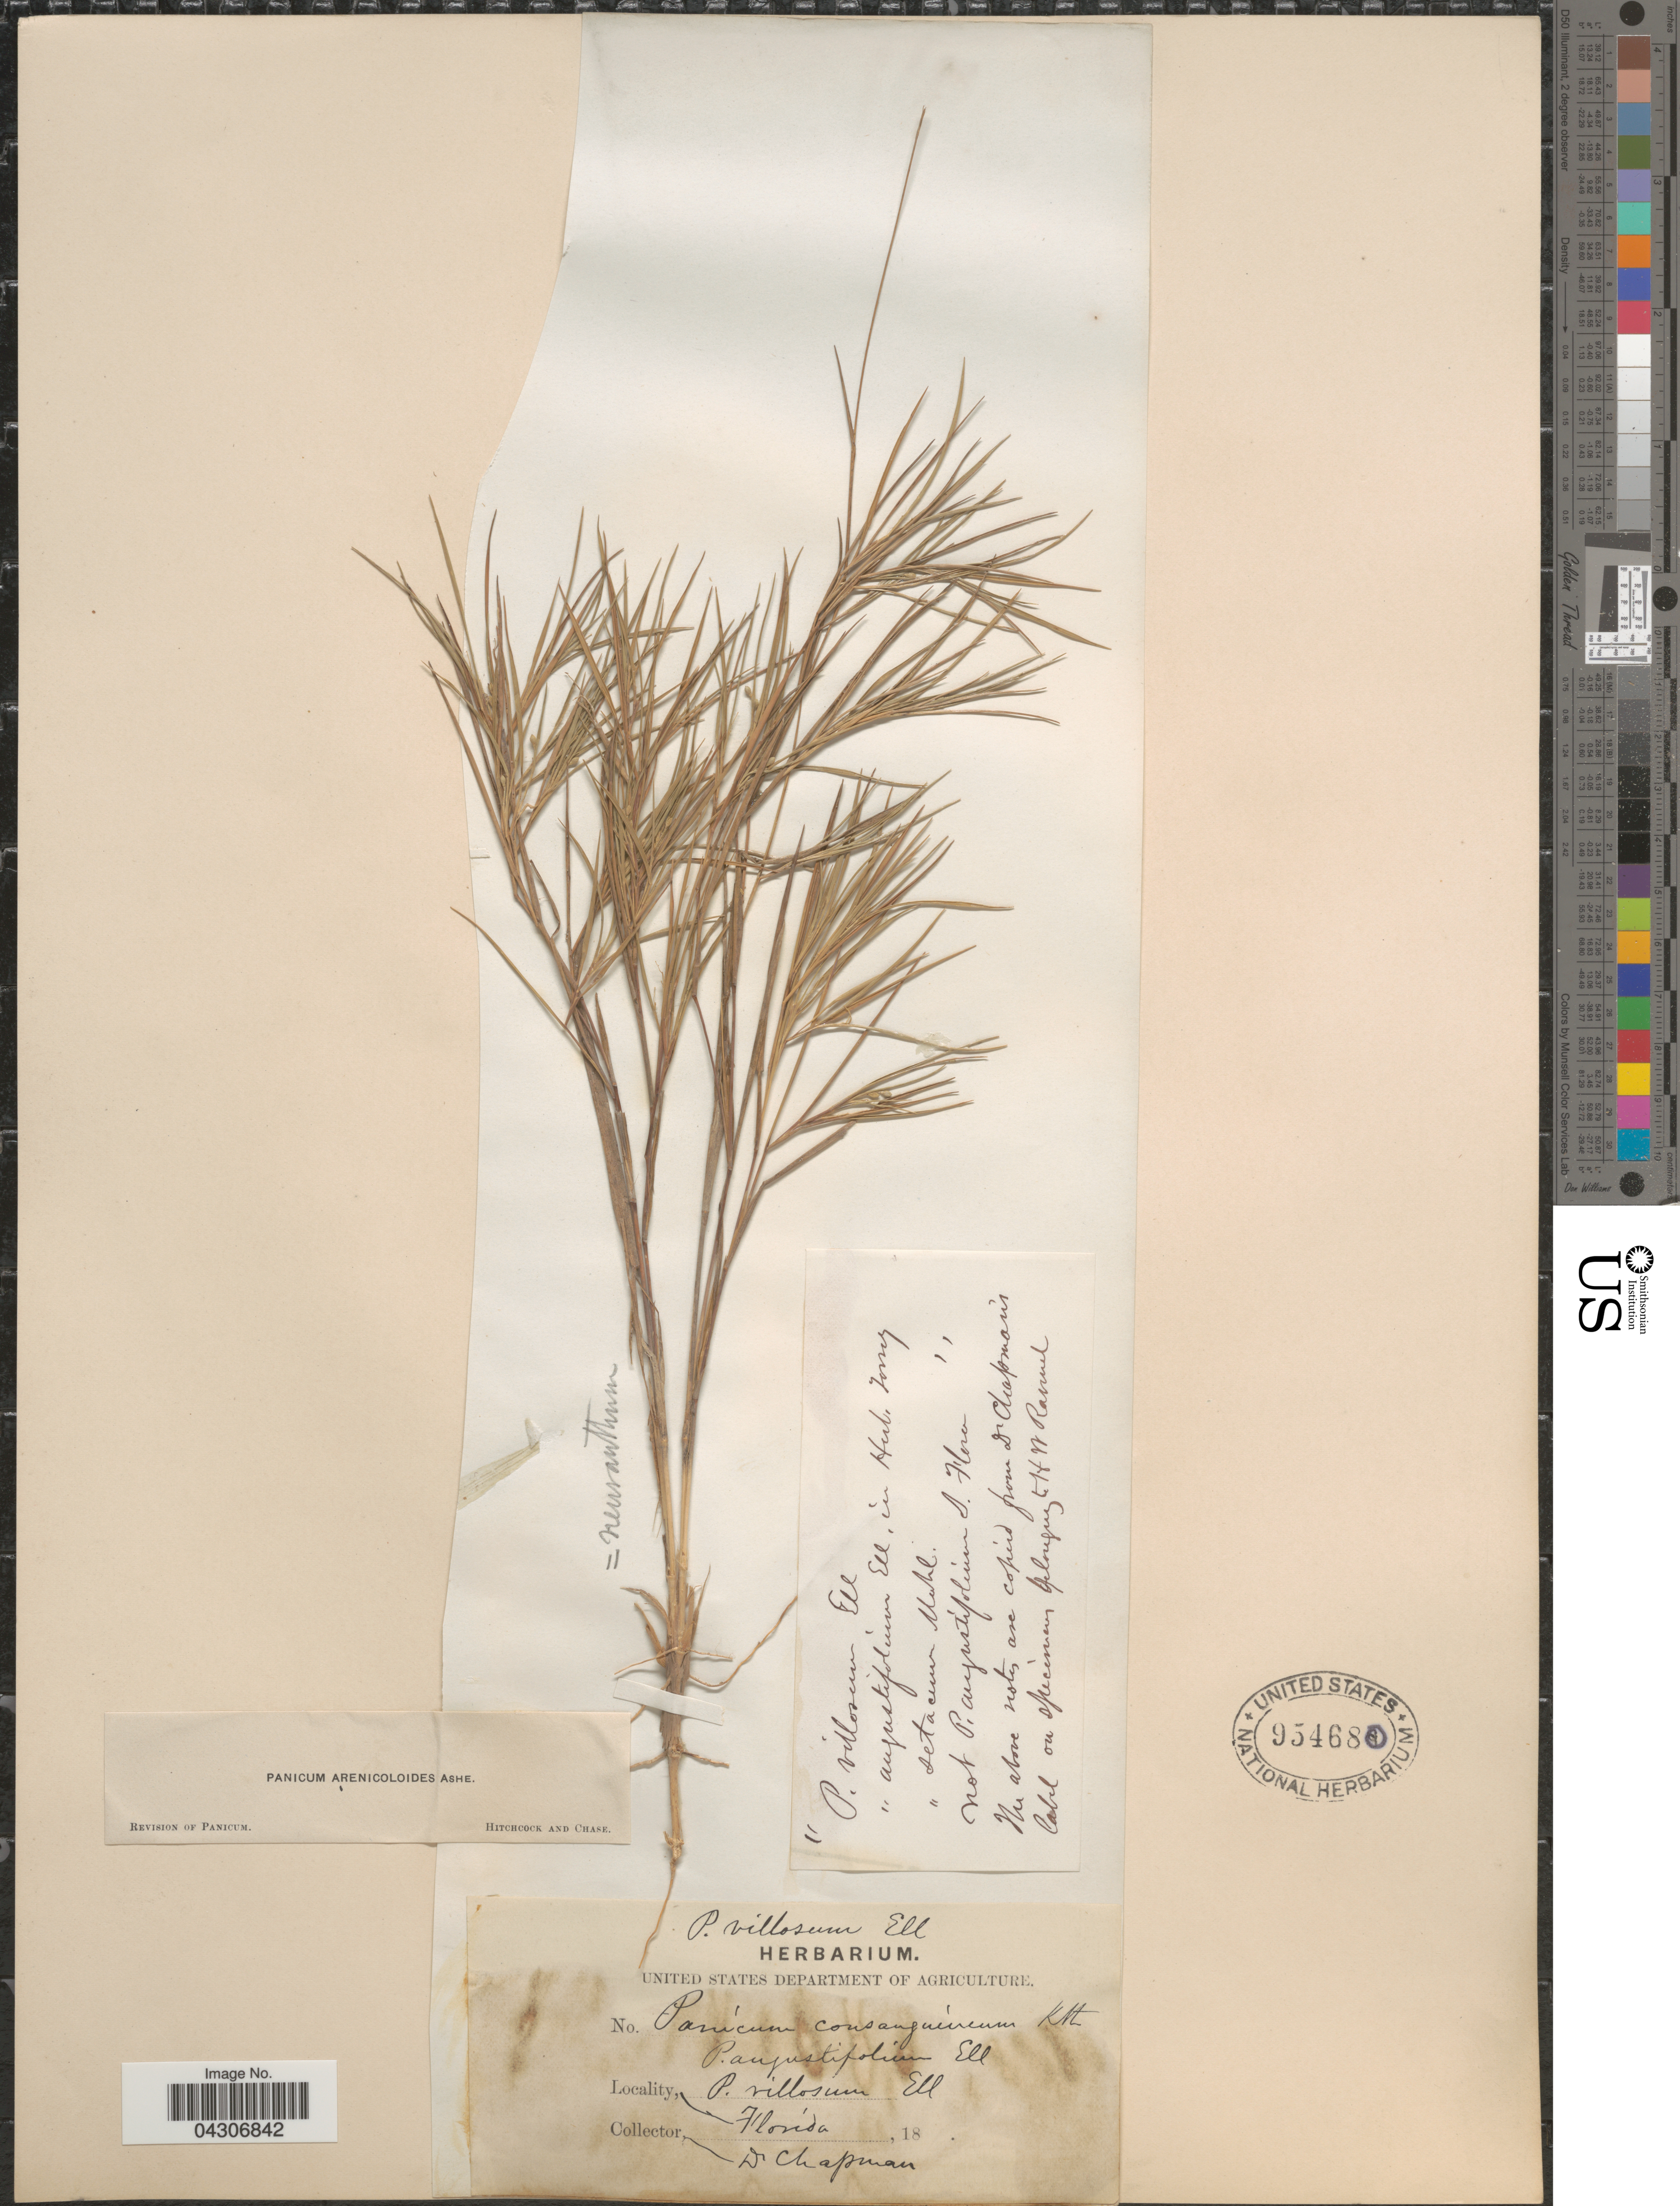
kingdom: Plantae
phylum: Tracheophyta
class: Liliopsida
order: Poales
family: Poaceae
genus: Dichanthelium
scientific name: Dichanthelium aciculare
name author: (Desv. ex Poir.) Gould & C.A. Clark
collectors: A. Chapman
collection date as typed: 18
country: United States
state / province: Florida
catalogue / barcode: US 954680